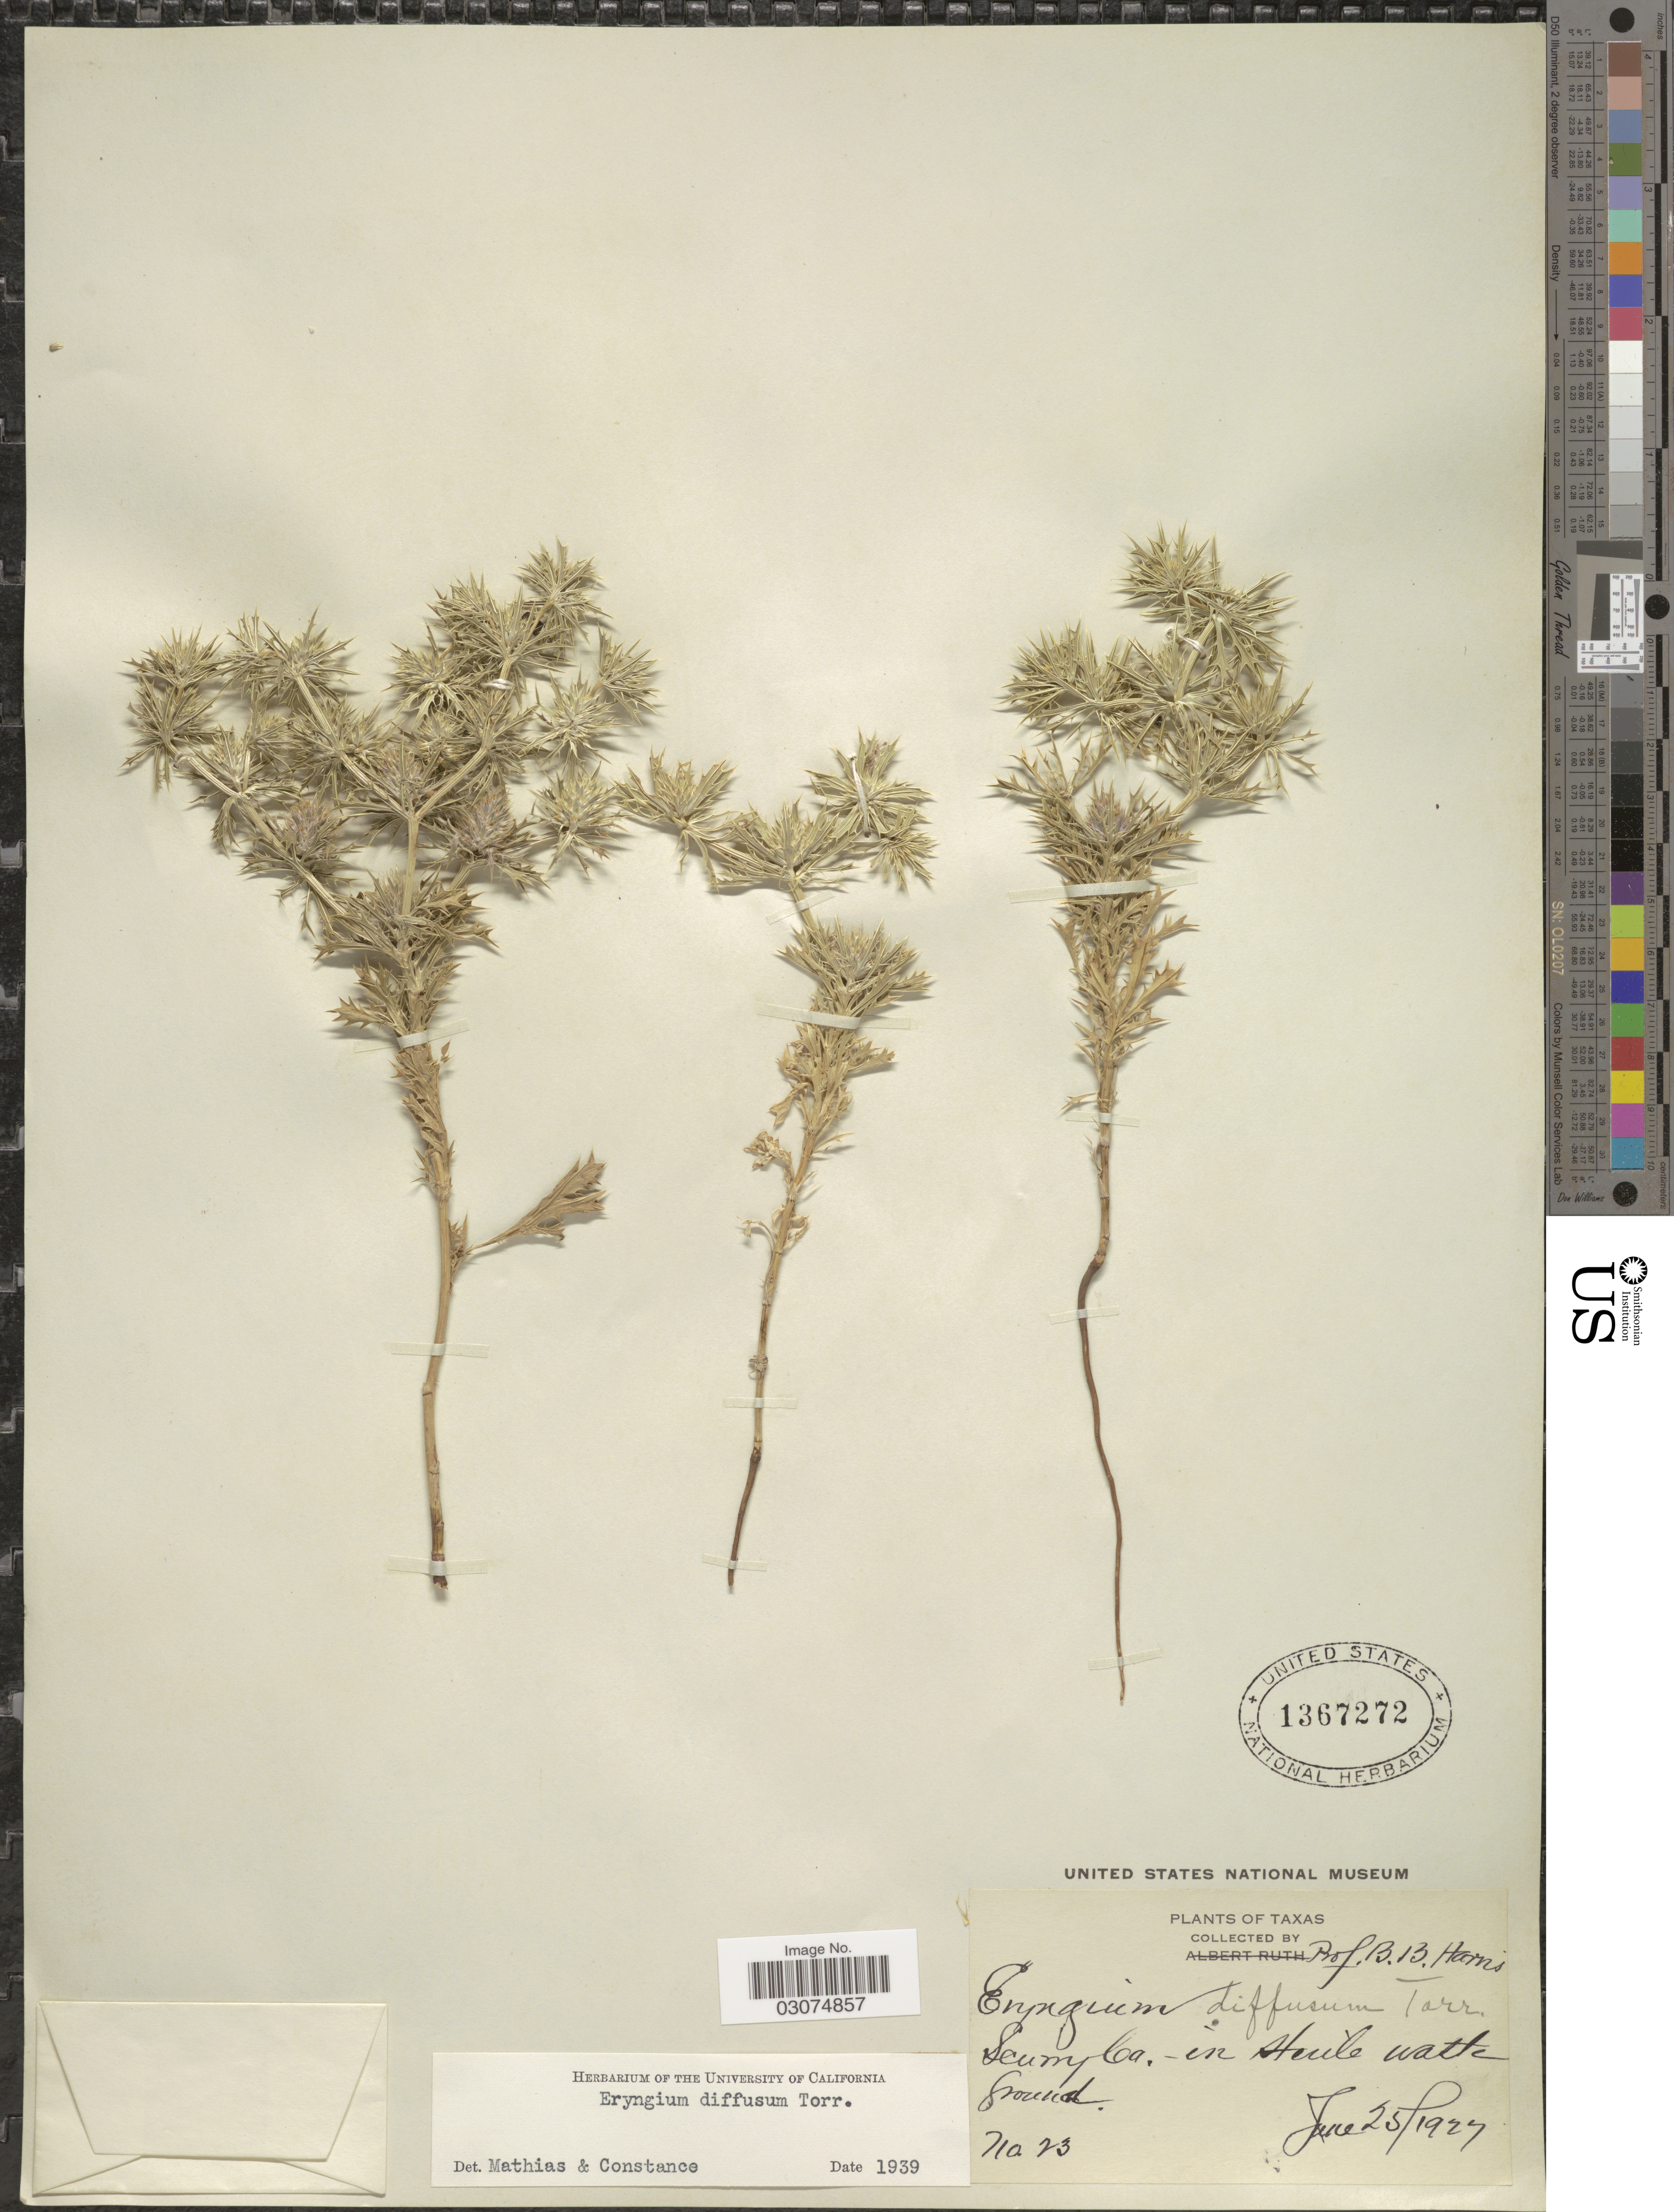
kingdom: Plantae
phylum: Tracheophyta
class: Magnoliopsida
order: Apiales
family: Apiaceae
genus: Eryngium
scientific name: Eryngium diffusum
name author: Torr.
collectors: B. B. Harris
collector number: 23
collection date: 1927-06-25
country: United States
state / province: Texas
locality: Scurry Co.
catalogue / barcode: US 1367272